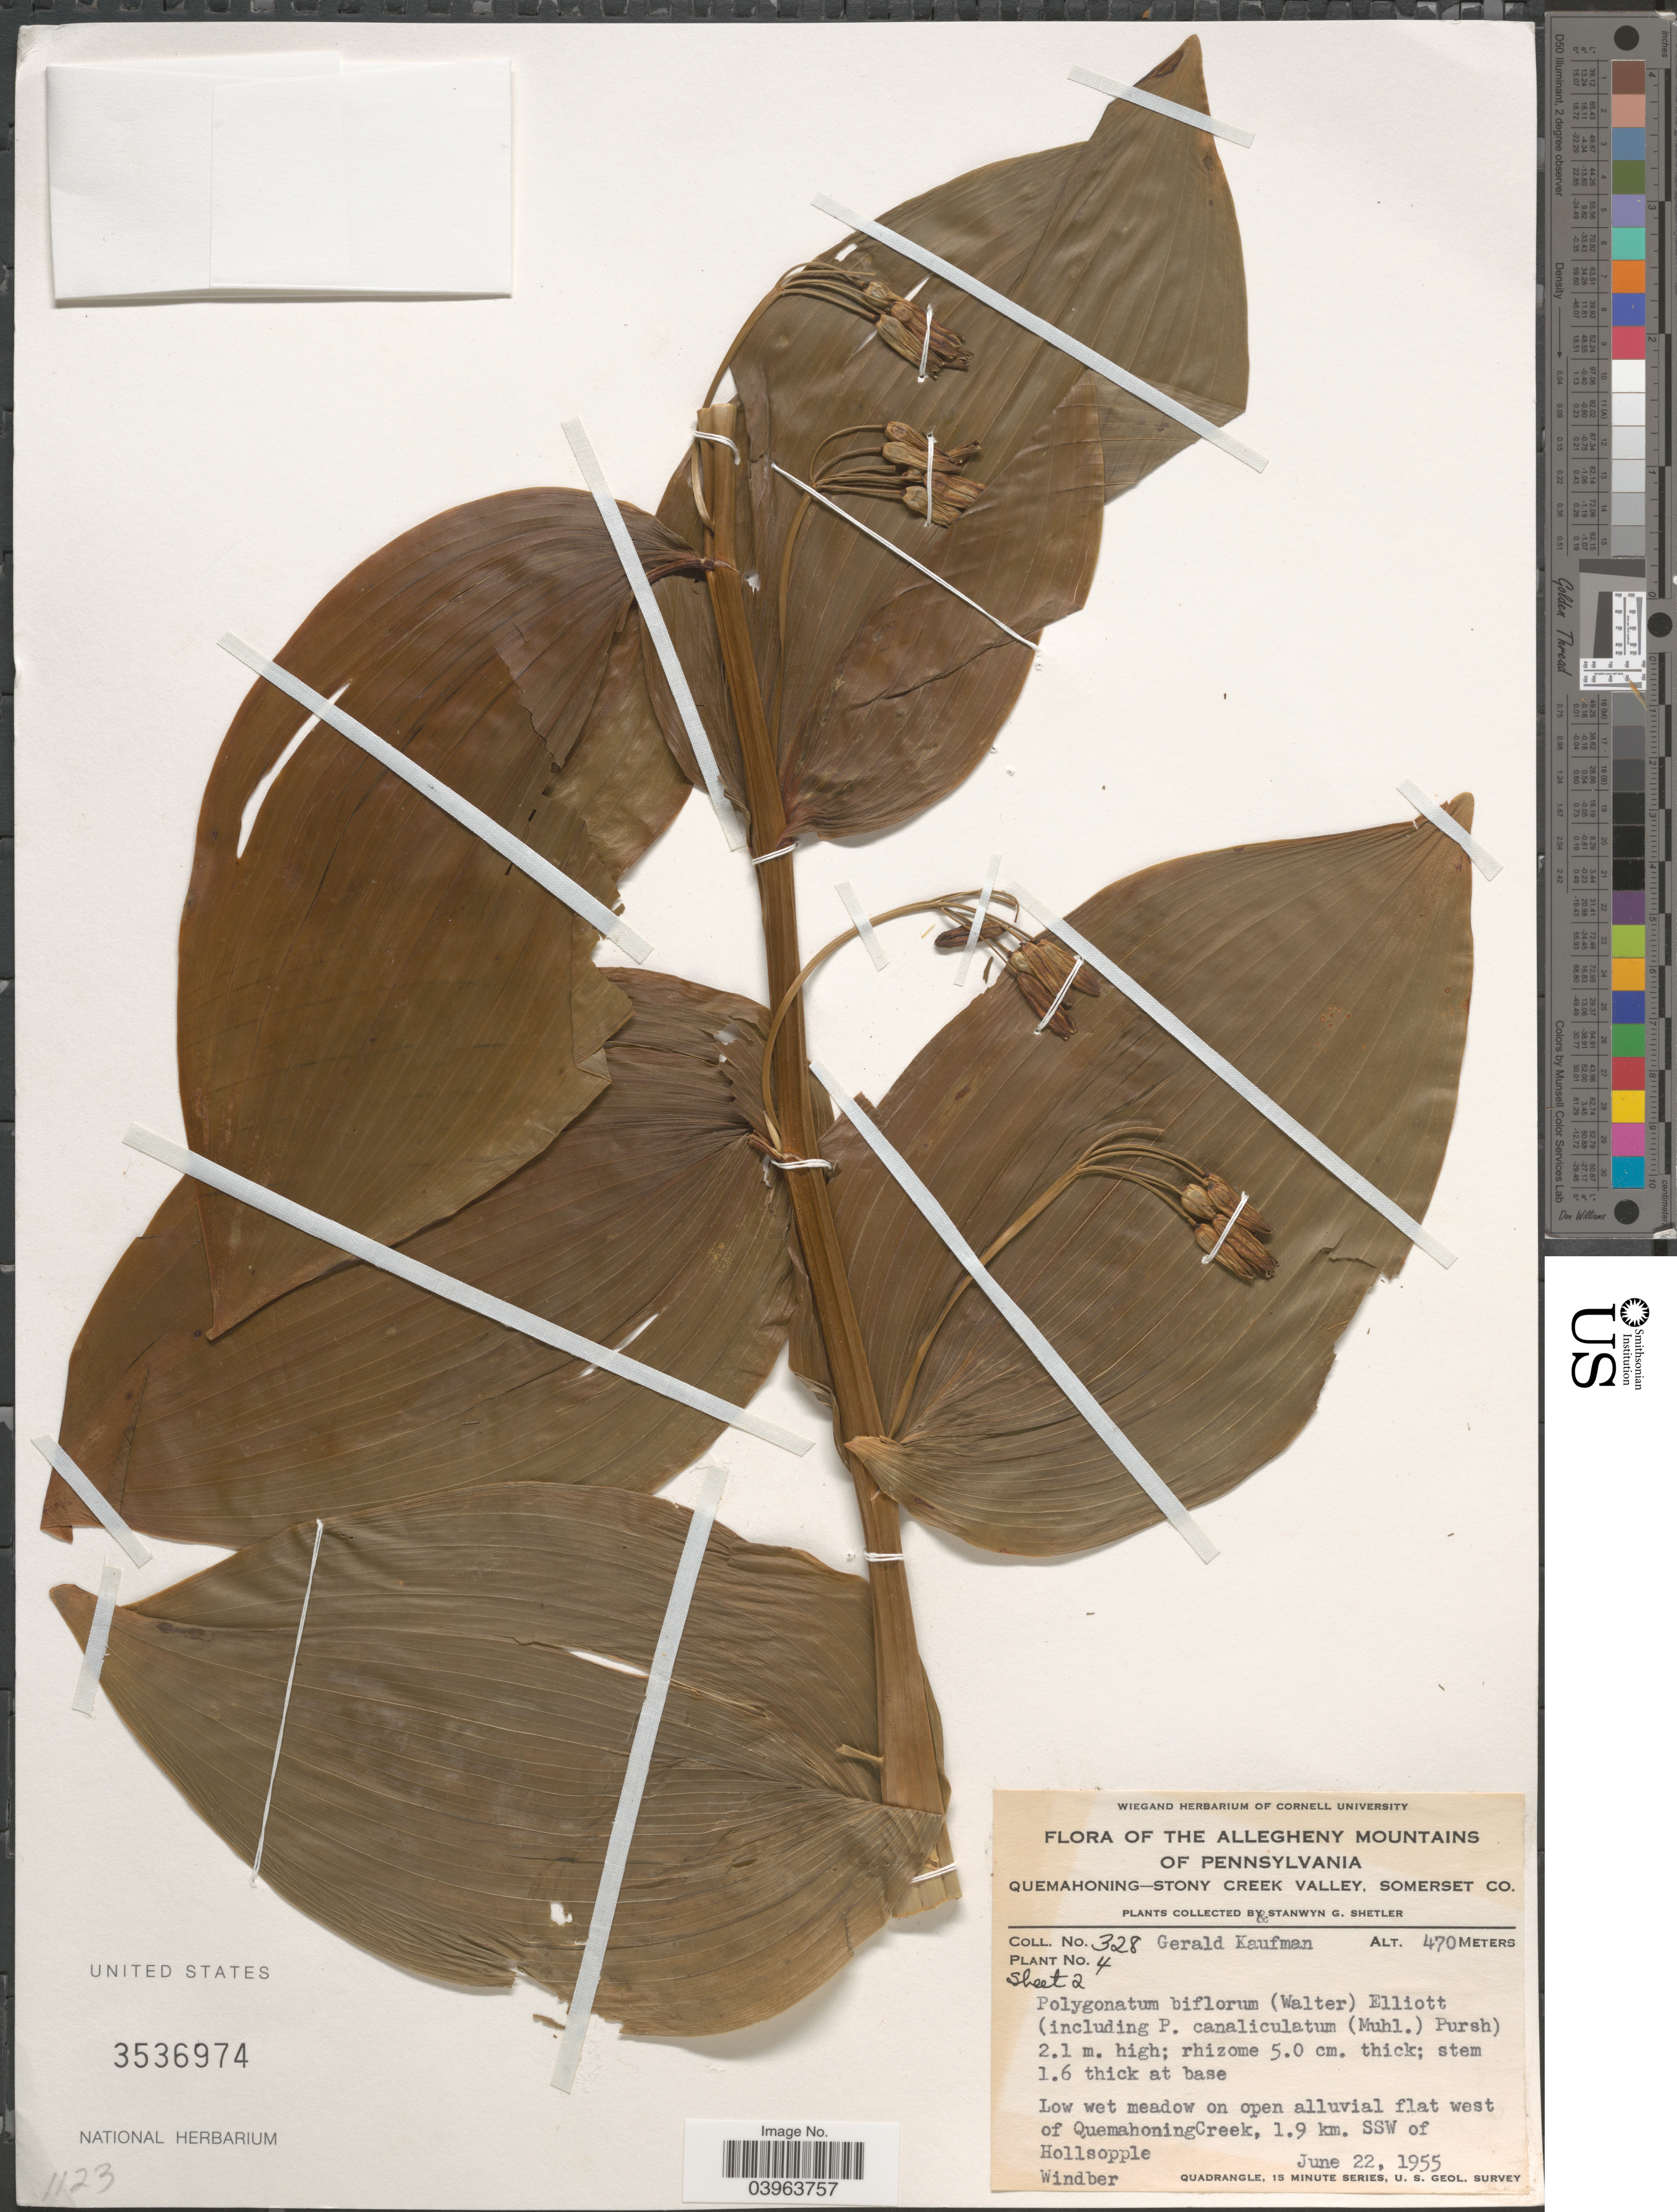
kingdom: Plantae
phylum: Tracheophyta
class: Liliopsida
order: Asparagales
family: Asparagaceae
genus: Polygonatum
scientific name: Polygonatum biflorum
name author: (Walter) Elliott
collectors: S. Shetler & G. Kaufman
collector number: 328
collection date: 1955-06-22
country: United States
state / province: Pennsylvania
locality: The Allegheny Mountains of Pennsylvania. Quemahoning-Stony Creek Valley, Somerset Co. Low wet meadow on open alluvial flat west of Quemahoning Creek, 1.9 km. SSW of Hollsopple Windber.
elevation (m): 470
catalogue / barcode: US 3536974